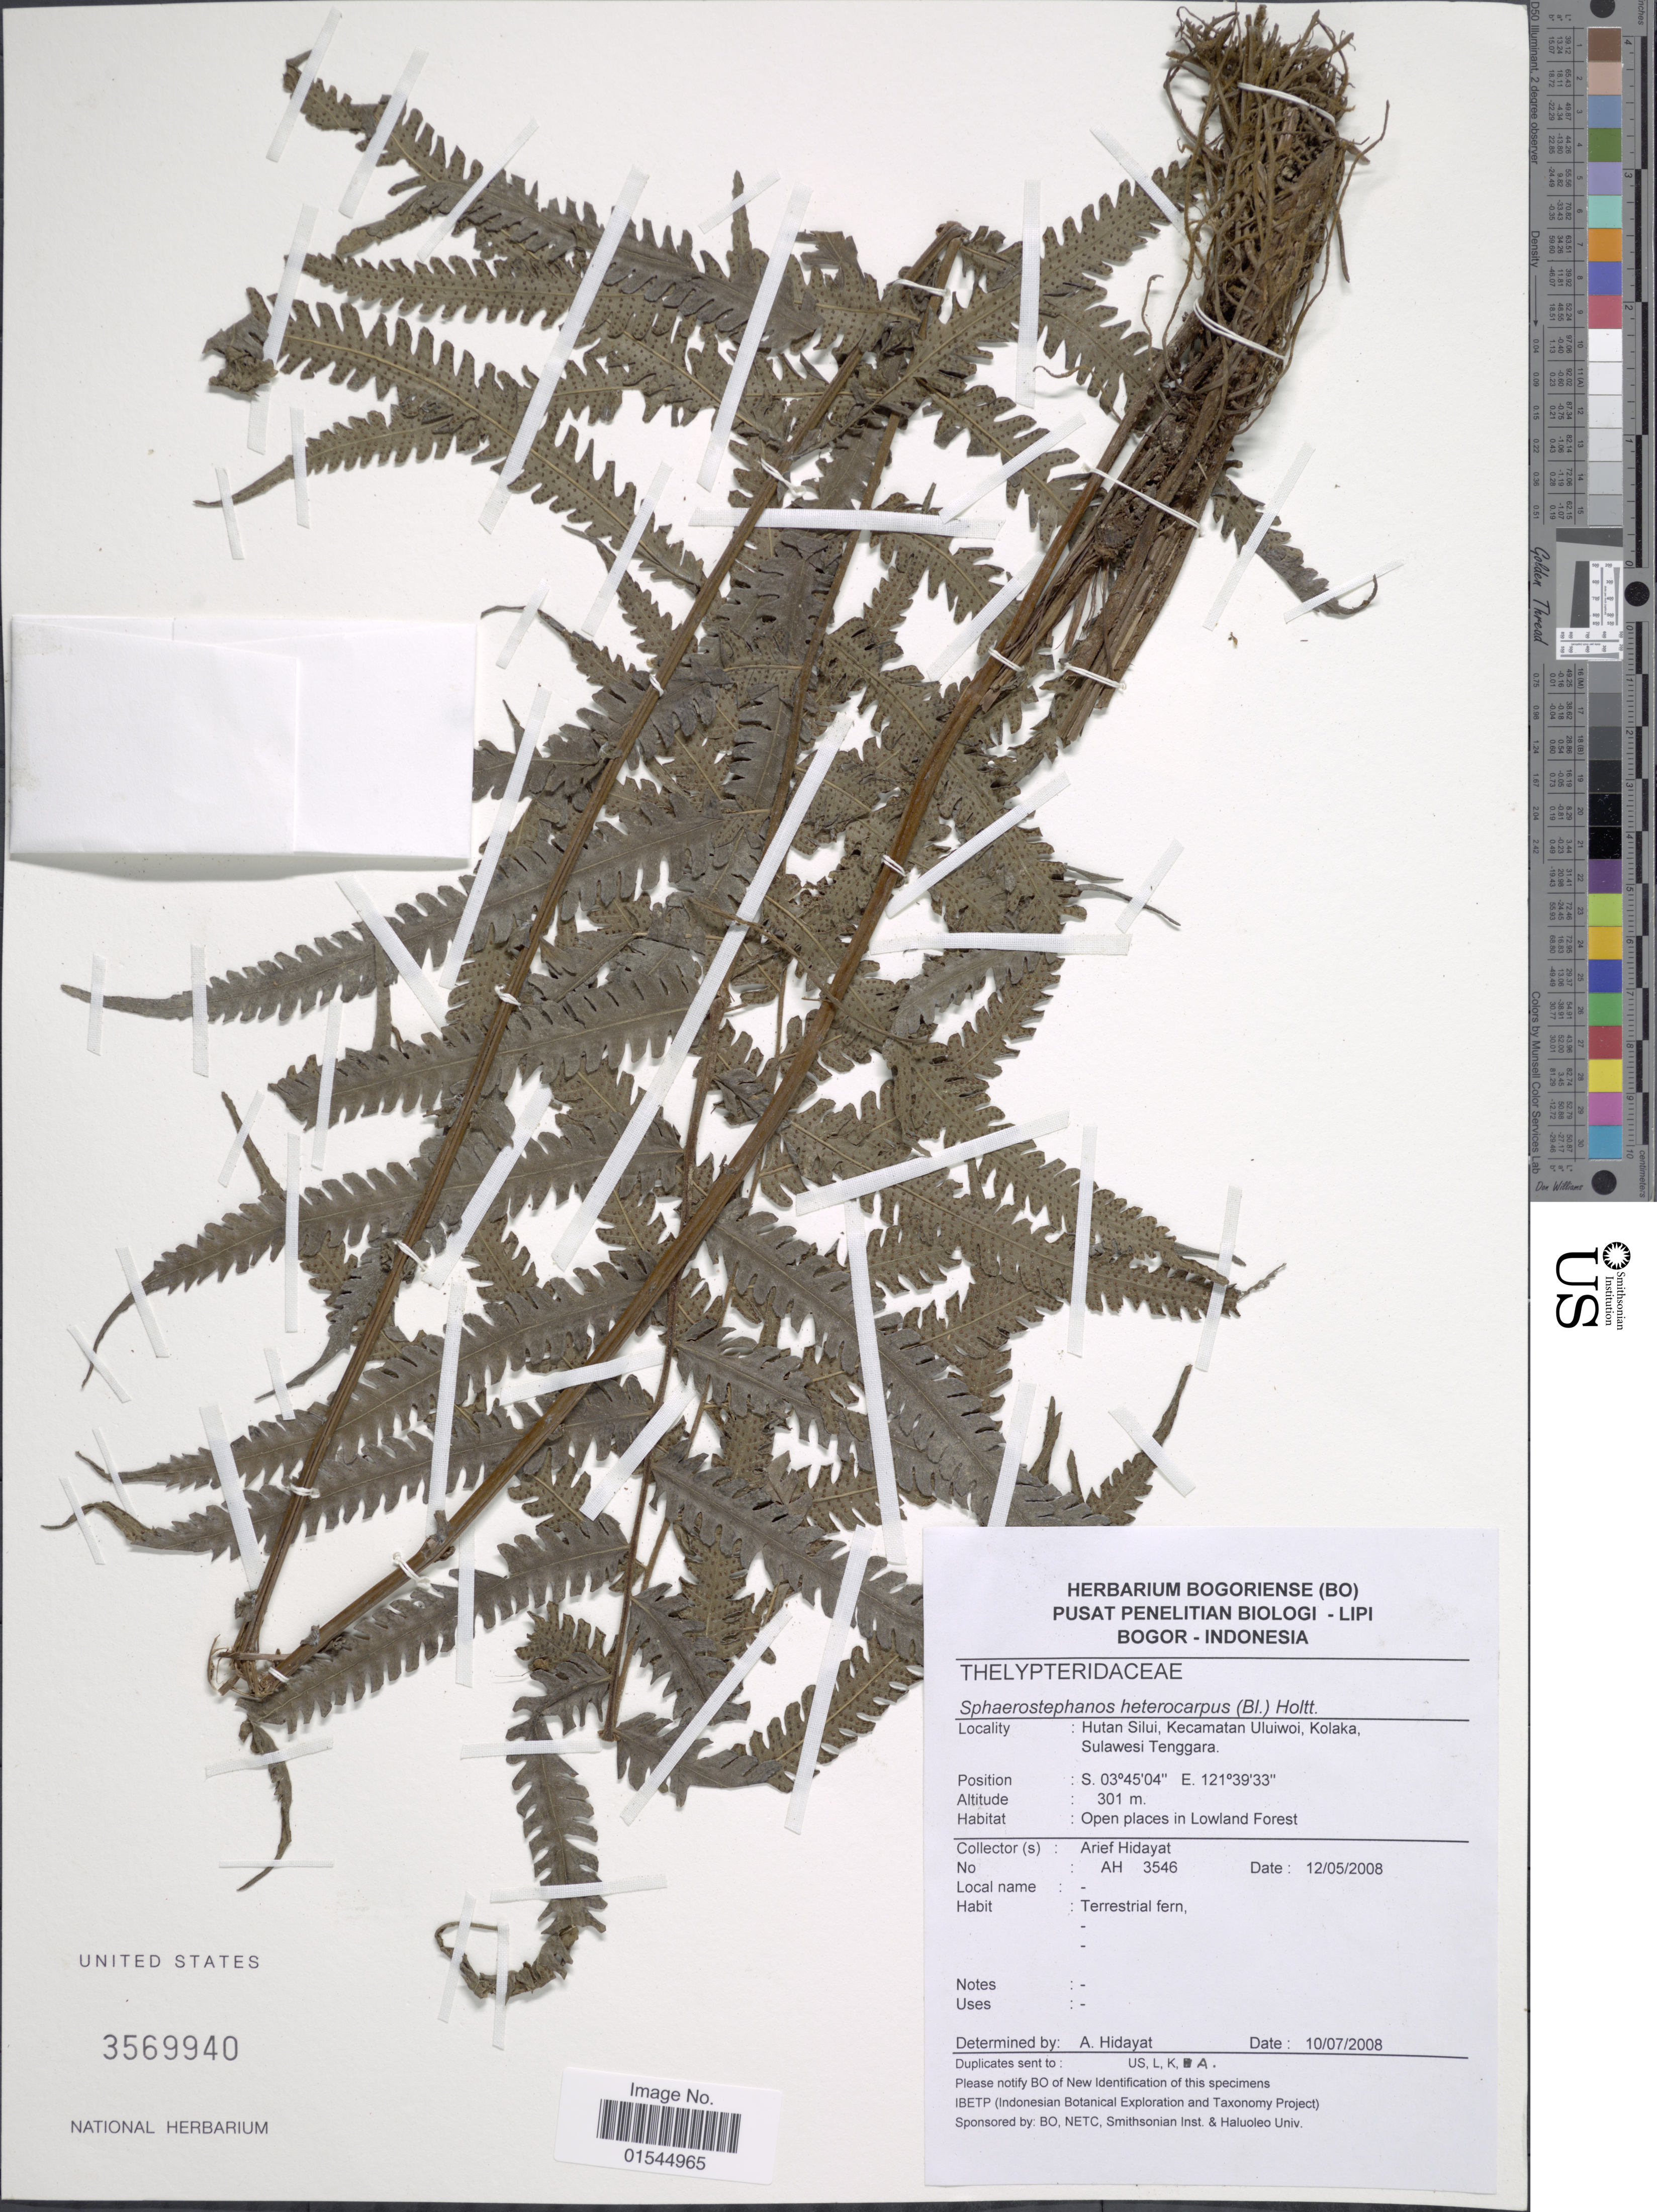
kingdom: Plantae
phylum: Tracheophyta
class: Polypodiopsida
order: Polypodiales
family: Thelypteridaceae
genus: Sphaerostephanos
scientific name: Sphaerostephanos heterocarpus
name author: (Blume) Holttum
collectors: A. Hidayat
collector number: AH 3546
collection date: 2008-05-12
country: Indonesia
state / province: Sulawesi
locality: Huta Silui, Kecamatan Uluiwoi,kolaka, Sulawesi Tenggara.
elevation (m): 301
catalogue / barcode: US 3569940